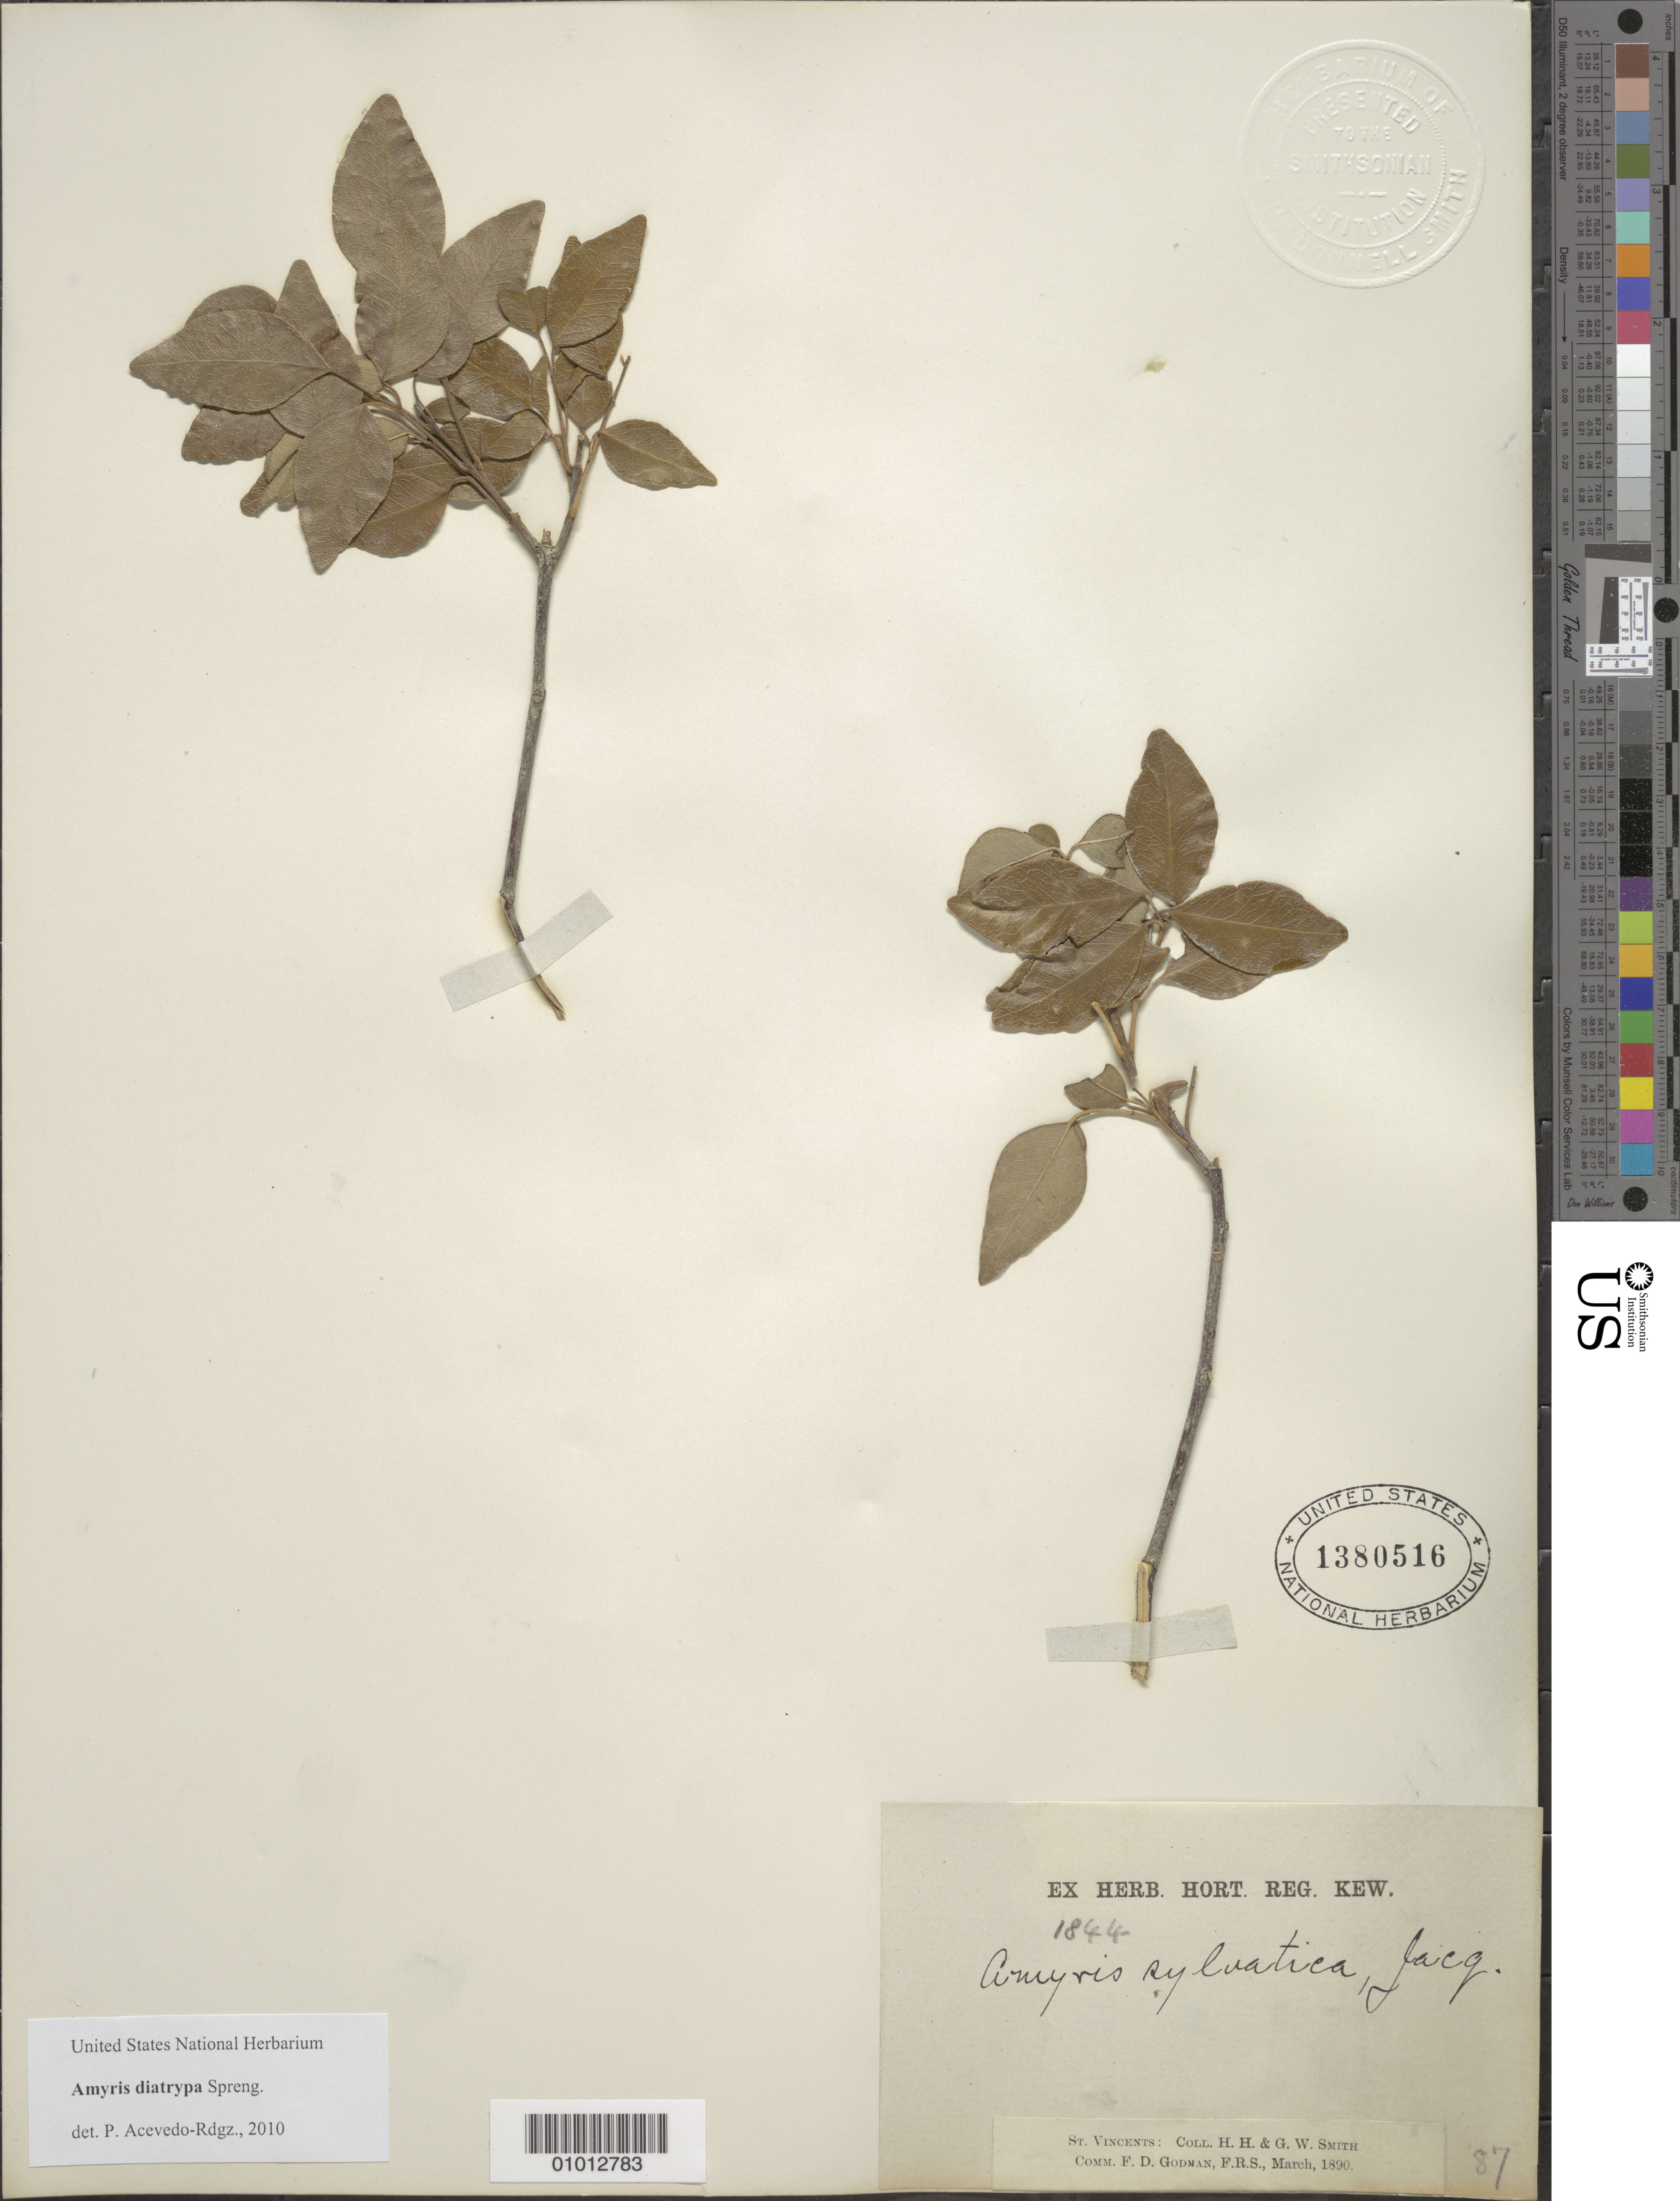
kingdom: Plantae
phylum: Tracheophyta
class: Magnoliopsida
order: Sapindales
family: Rutaceae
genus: Amyris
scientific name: Amyris diatrypa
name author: Spreng.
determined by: Acevedo-Rodríguez, P., (BOT), Smithsonian Institution - National Museum of Natural History (UNITED STATES)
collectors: H. H. Smith & G. Smith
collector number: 1844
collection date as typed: Mar 1890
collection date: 1890-03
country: St. Vincent - Grenadines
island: St. Vincent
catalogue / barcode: US 1380516